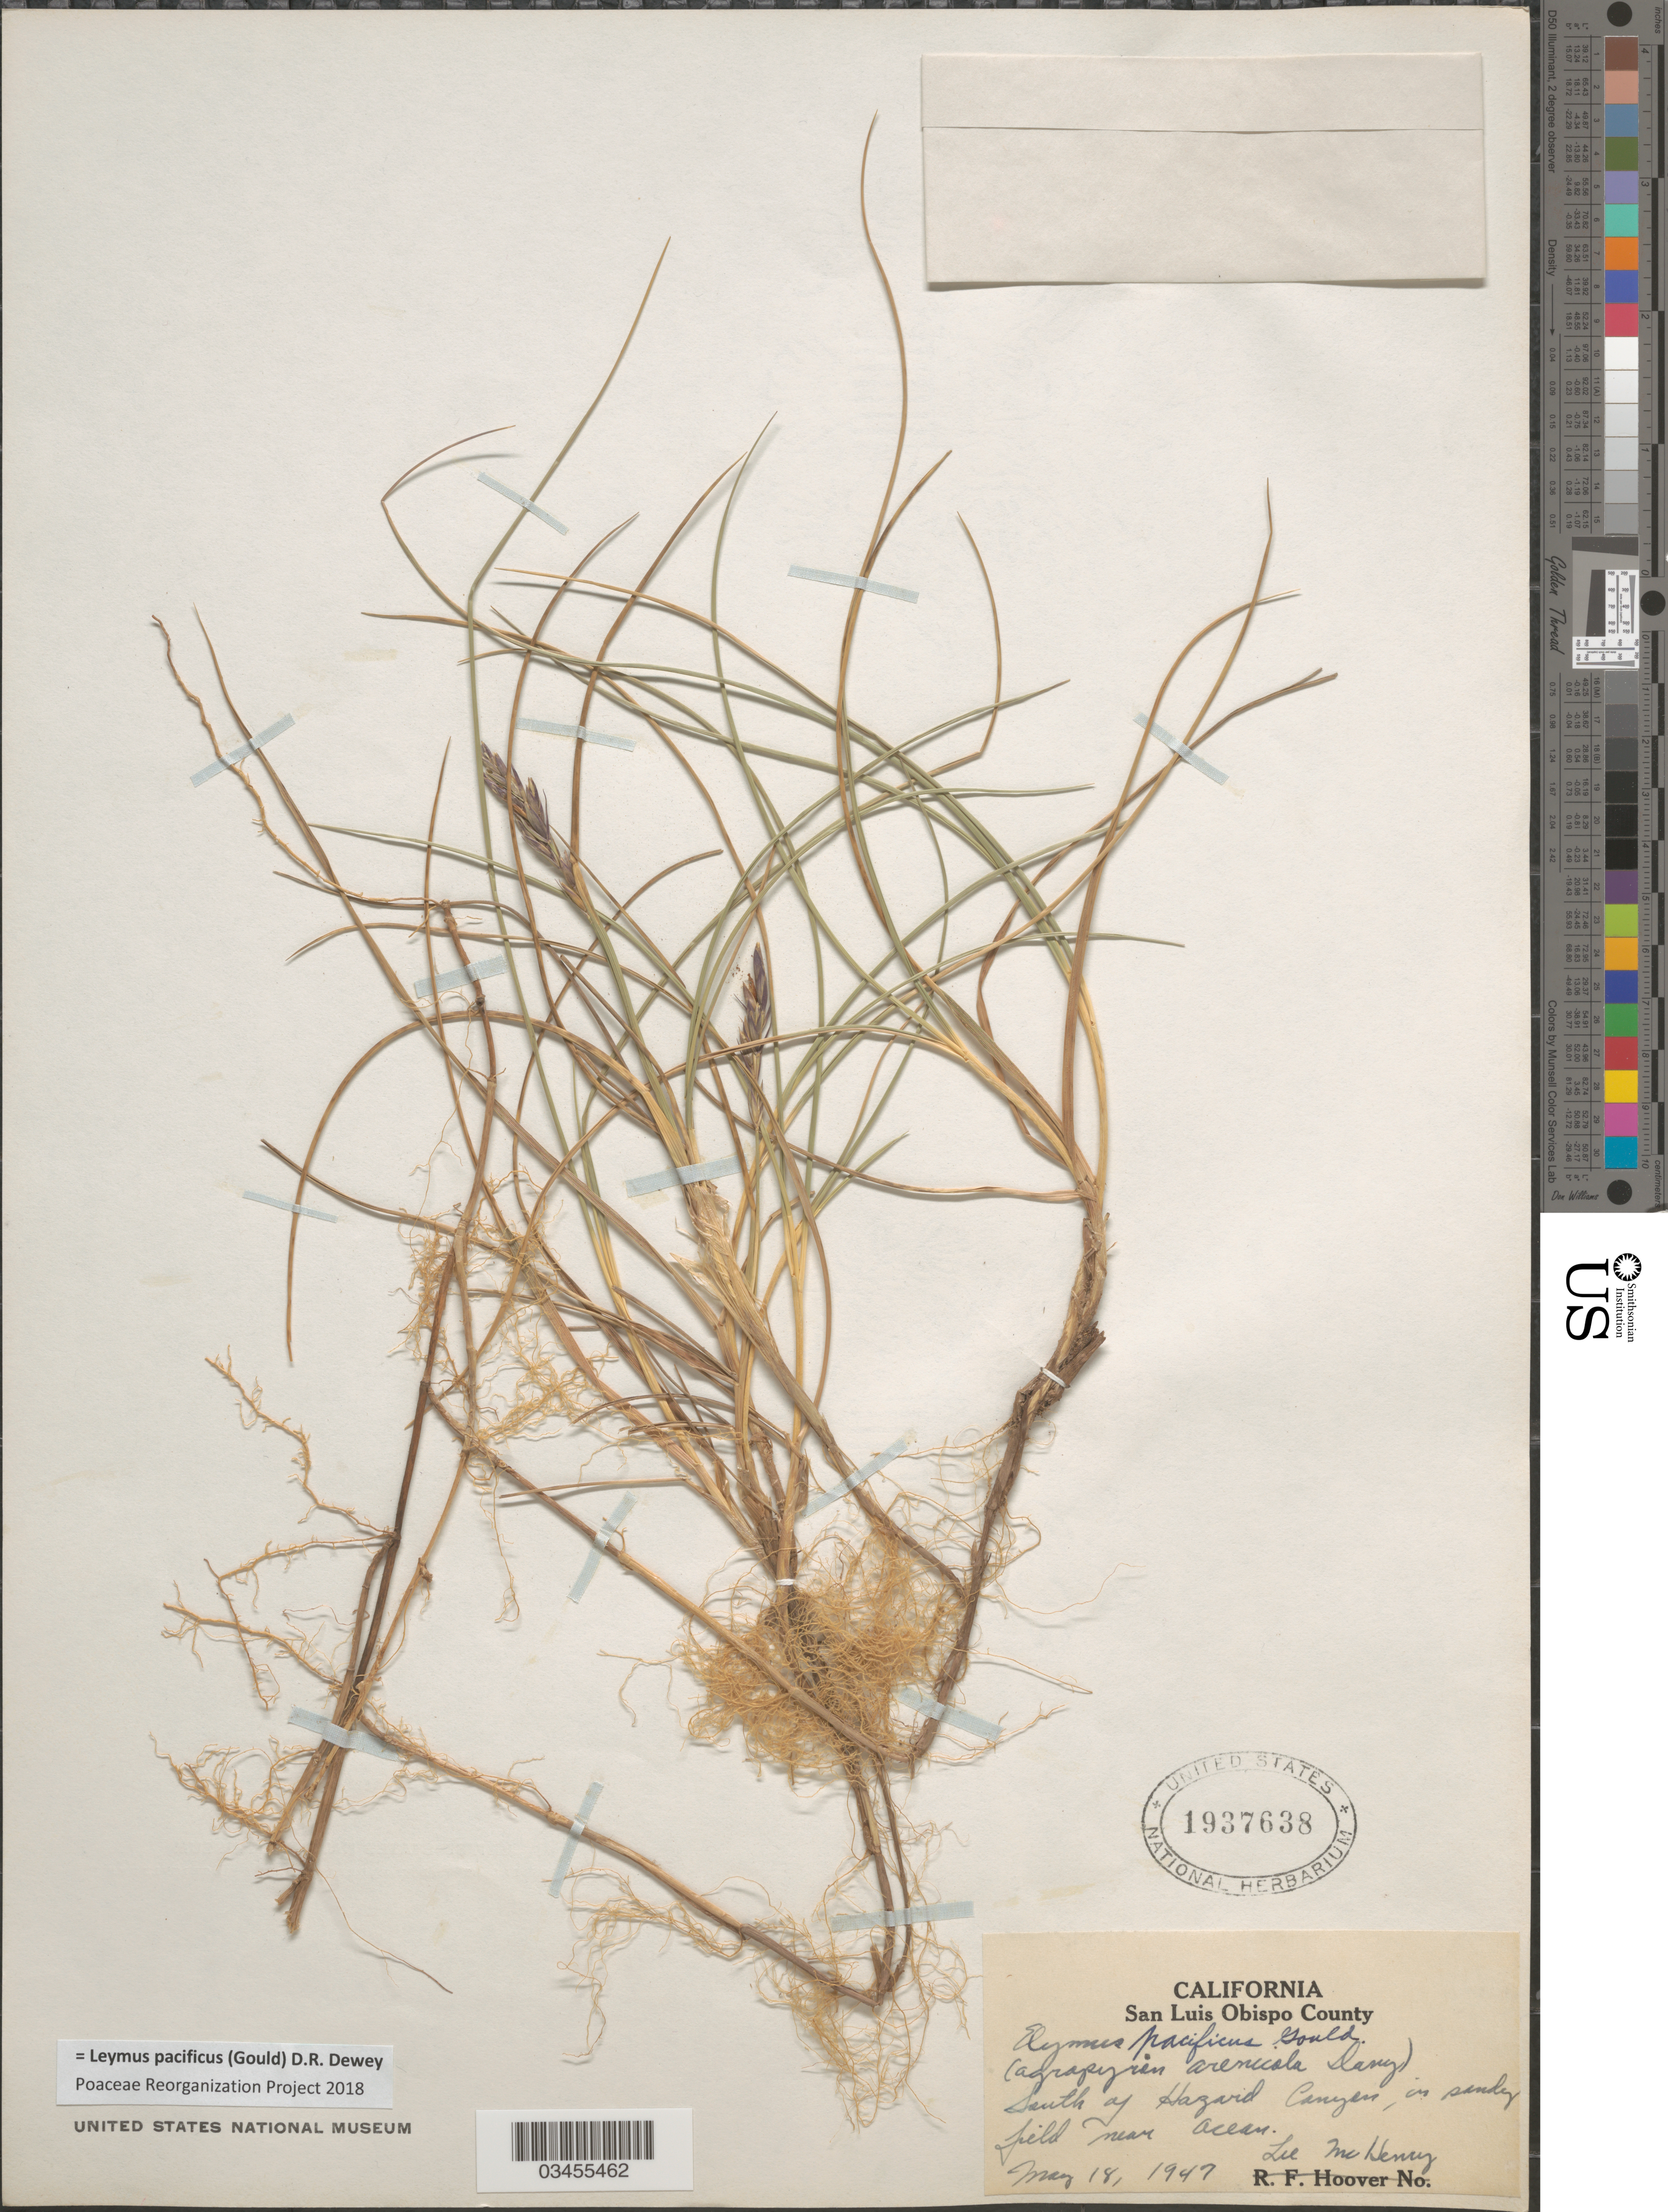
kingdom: Plantae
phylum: Tracheophyta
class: Liliopsida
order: Poales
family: Poaceae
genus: Leymus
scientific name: Leymus salina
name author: (M.E. Jones) Á. Löve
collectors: L. McHenry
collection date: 1947-05-18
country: United States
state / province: California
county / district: San Luis Obispo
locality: San Luis Obispo County. South of Hazard Canyon, in sandy field near Ocean.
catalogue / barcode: US 1937638